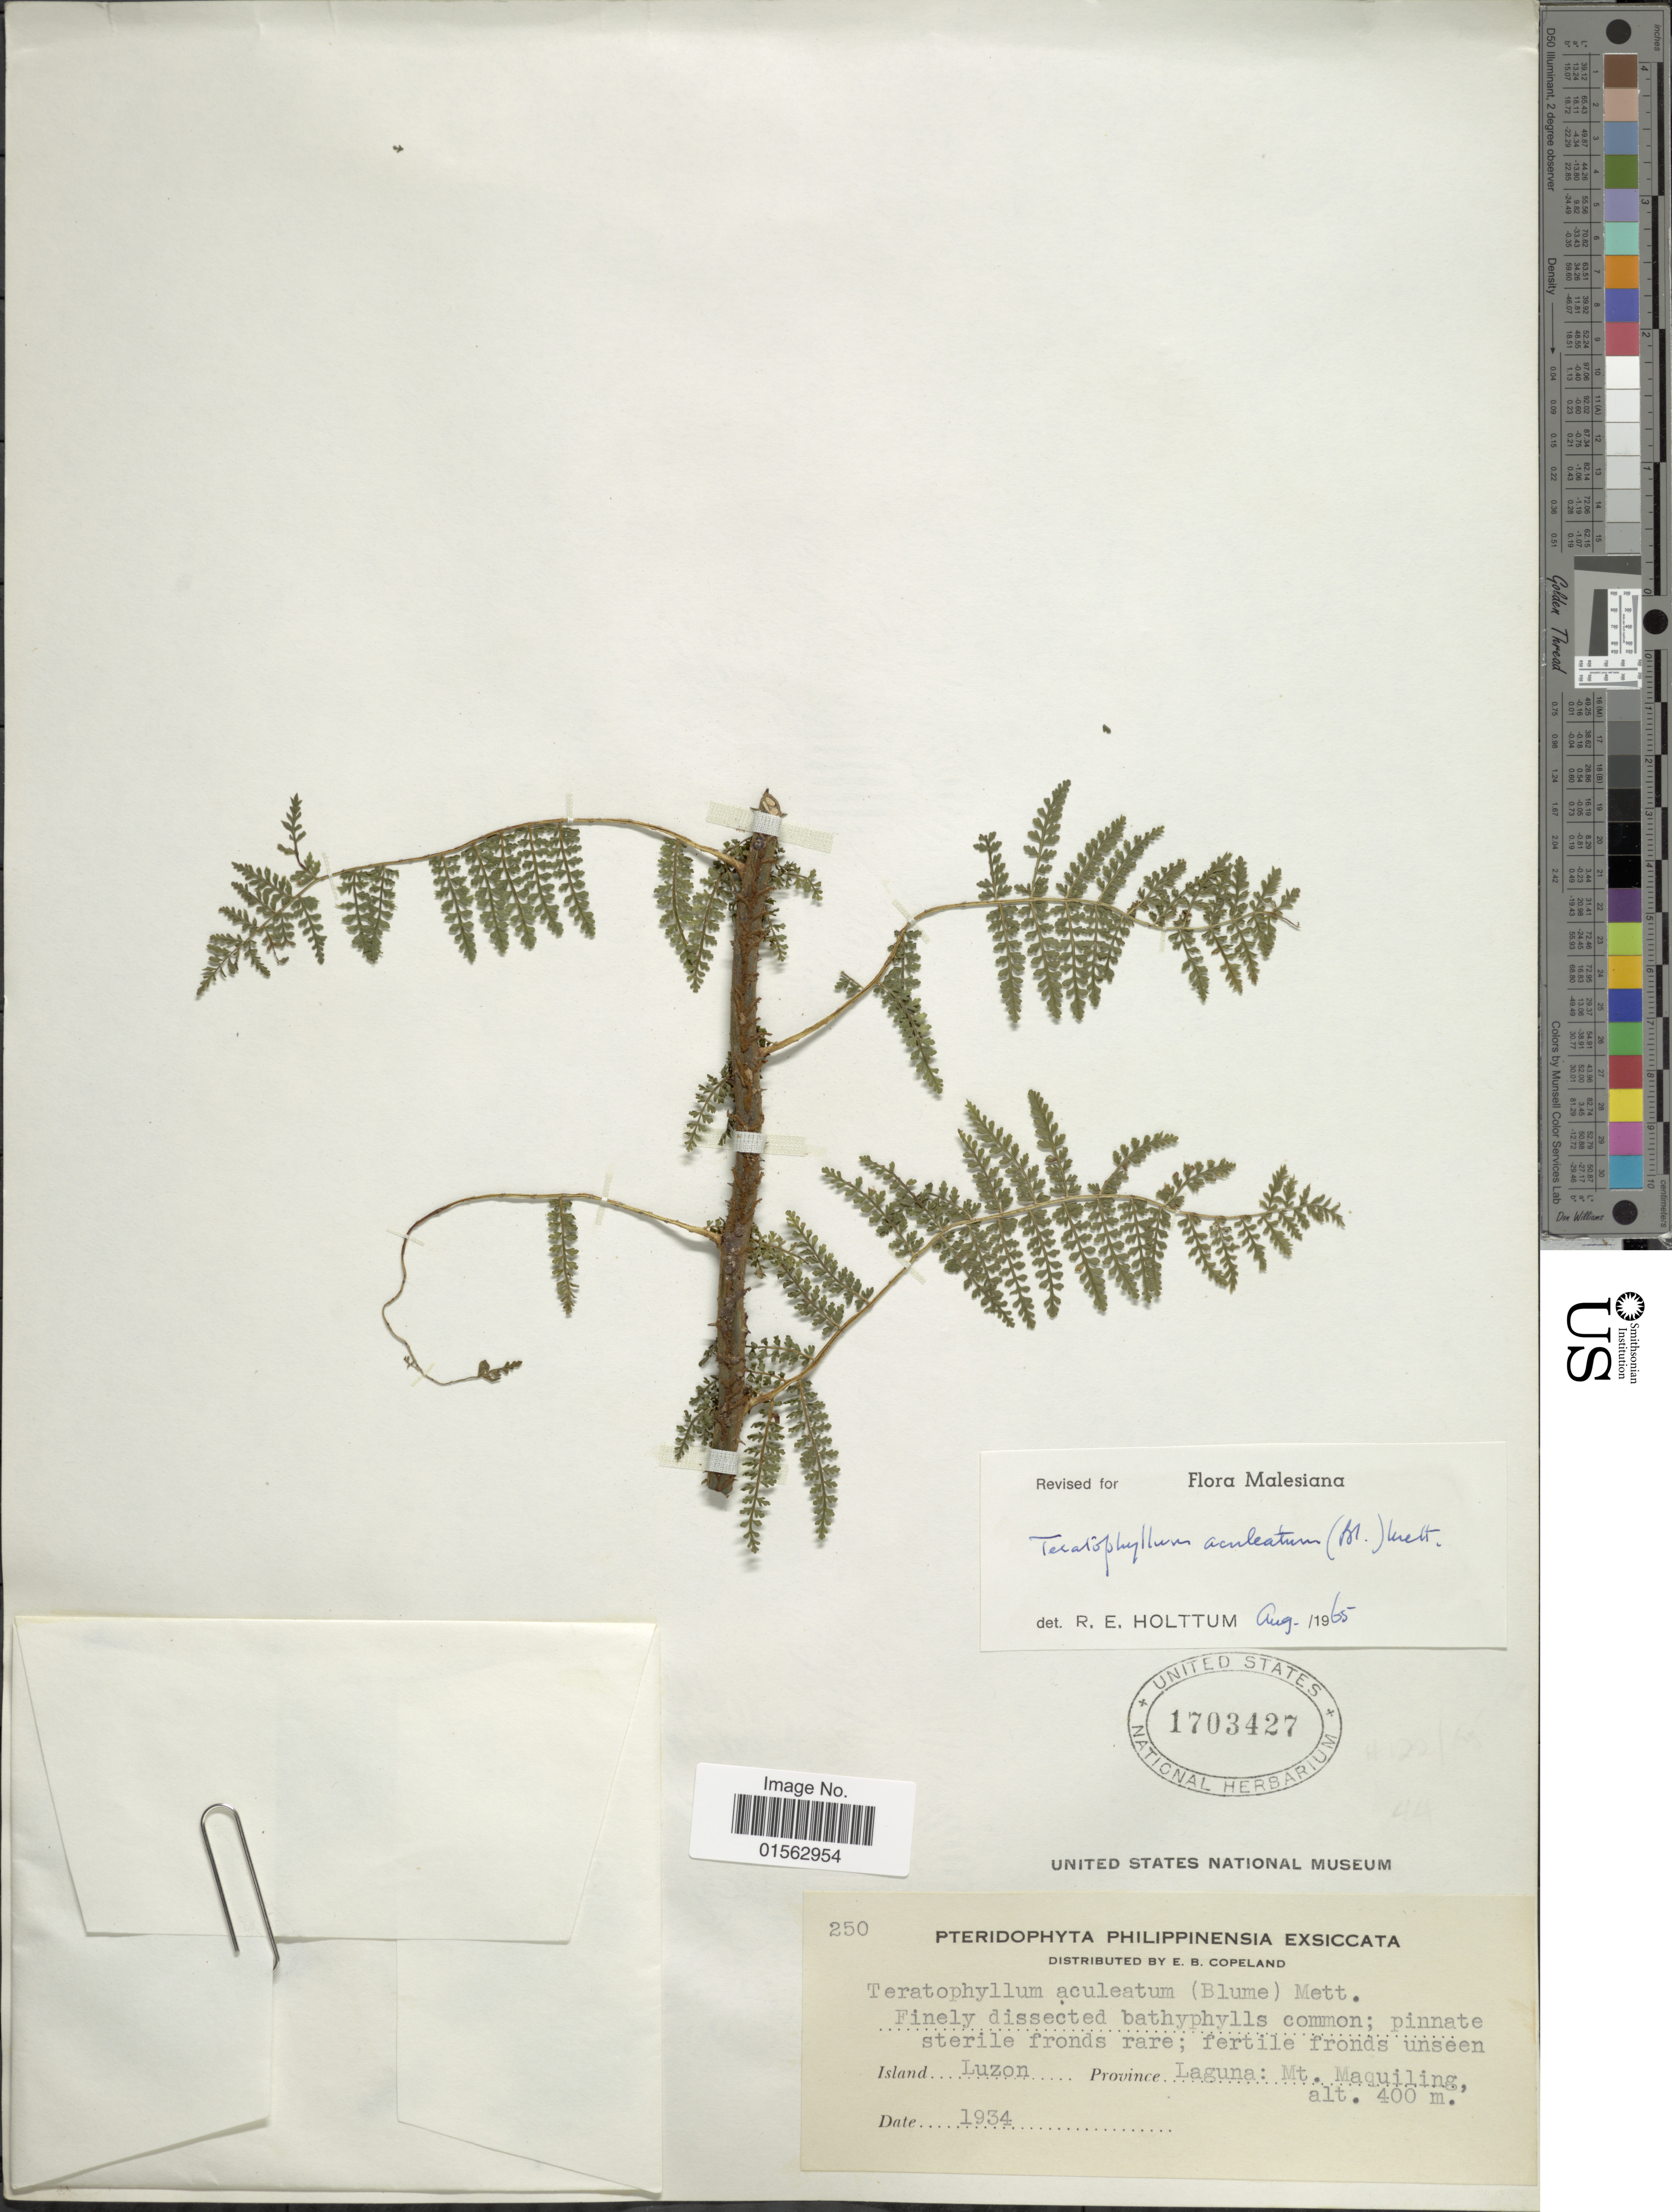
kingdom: Plantae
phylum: Tracheophyta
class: Polypodiopsida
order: Polypodiales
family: Dryopteridaceae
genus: Teratophyllum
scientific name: Teratophyllum aculeatum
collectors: E. B. Copeland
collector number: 250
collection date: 1934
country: Philippines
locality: Island Luzon, Province Laguna: Mt. Maquiling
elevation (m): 400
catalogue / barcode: US 1703427